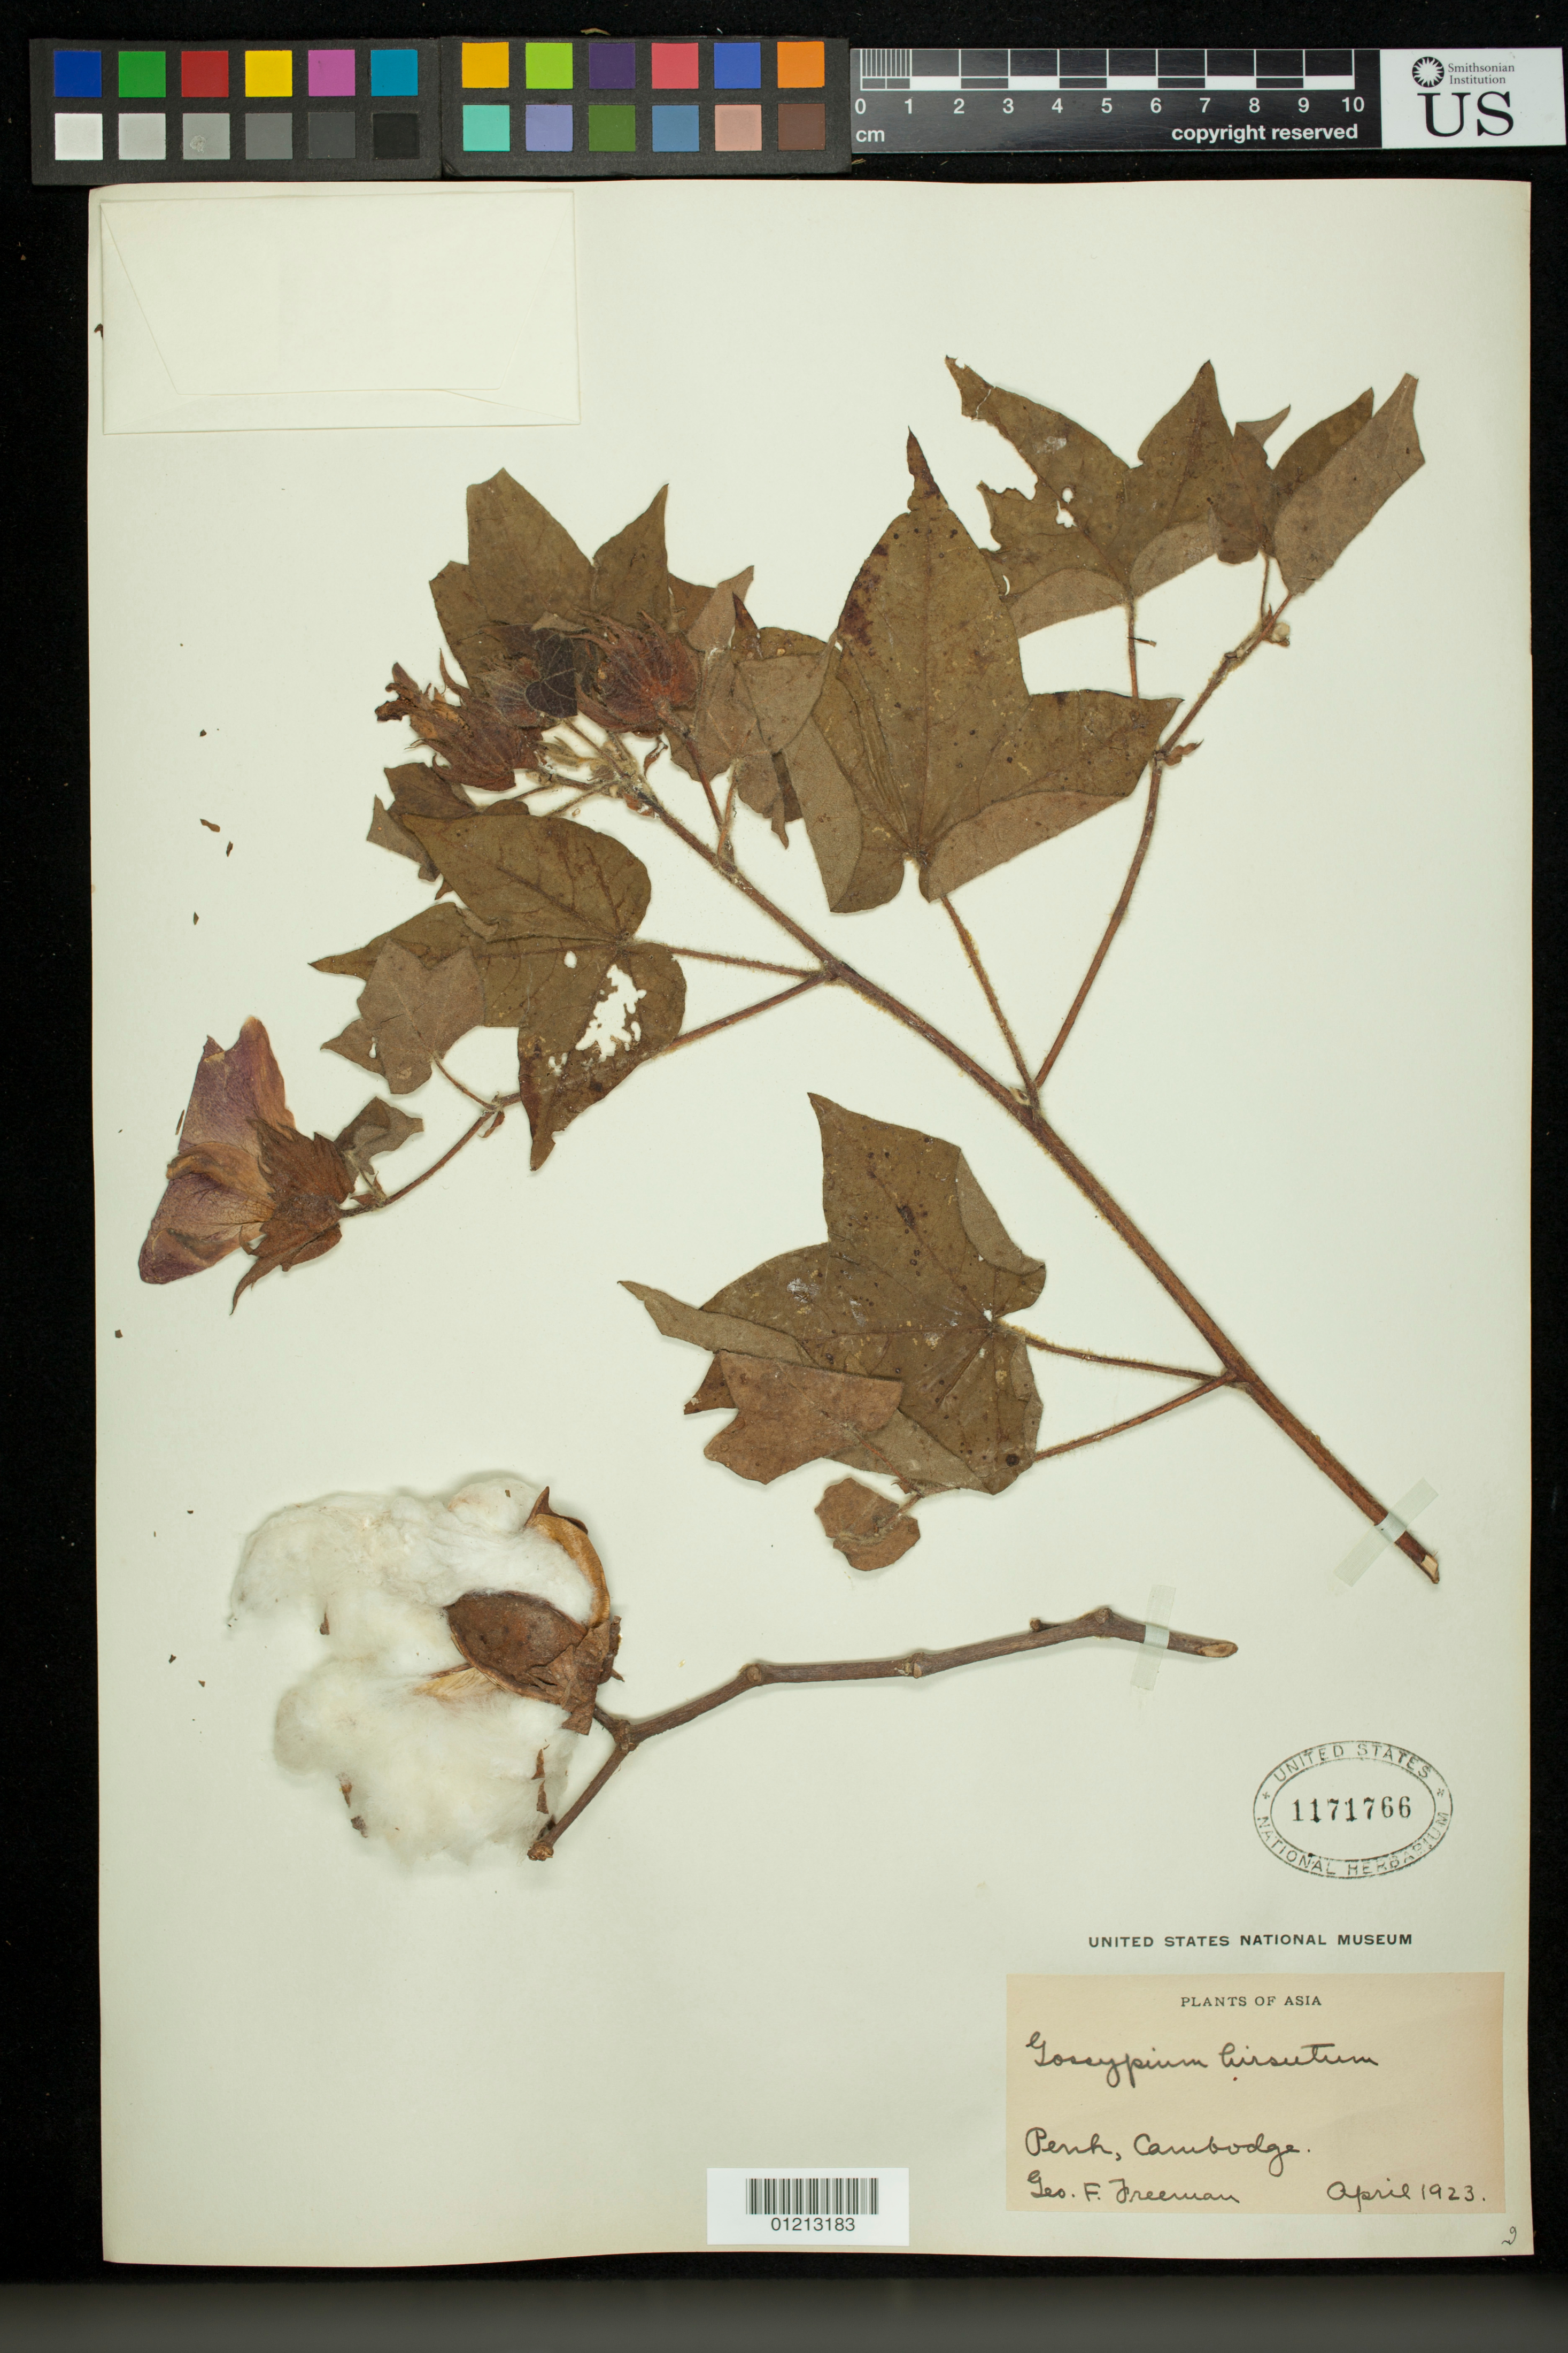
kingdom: Plantae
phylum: Tracheophyta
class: Magnoliopsida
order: Malvales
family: Malvaceae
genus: Gossypium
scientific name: Gossypium hirsutum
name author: L.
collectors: G. Freeman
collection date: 1923-04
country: Cambodia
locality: Penh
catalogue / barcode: US 1171766